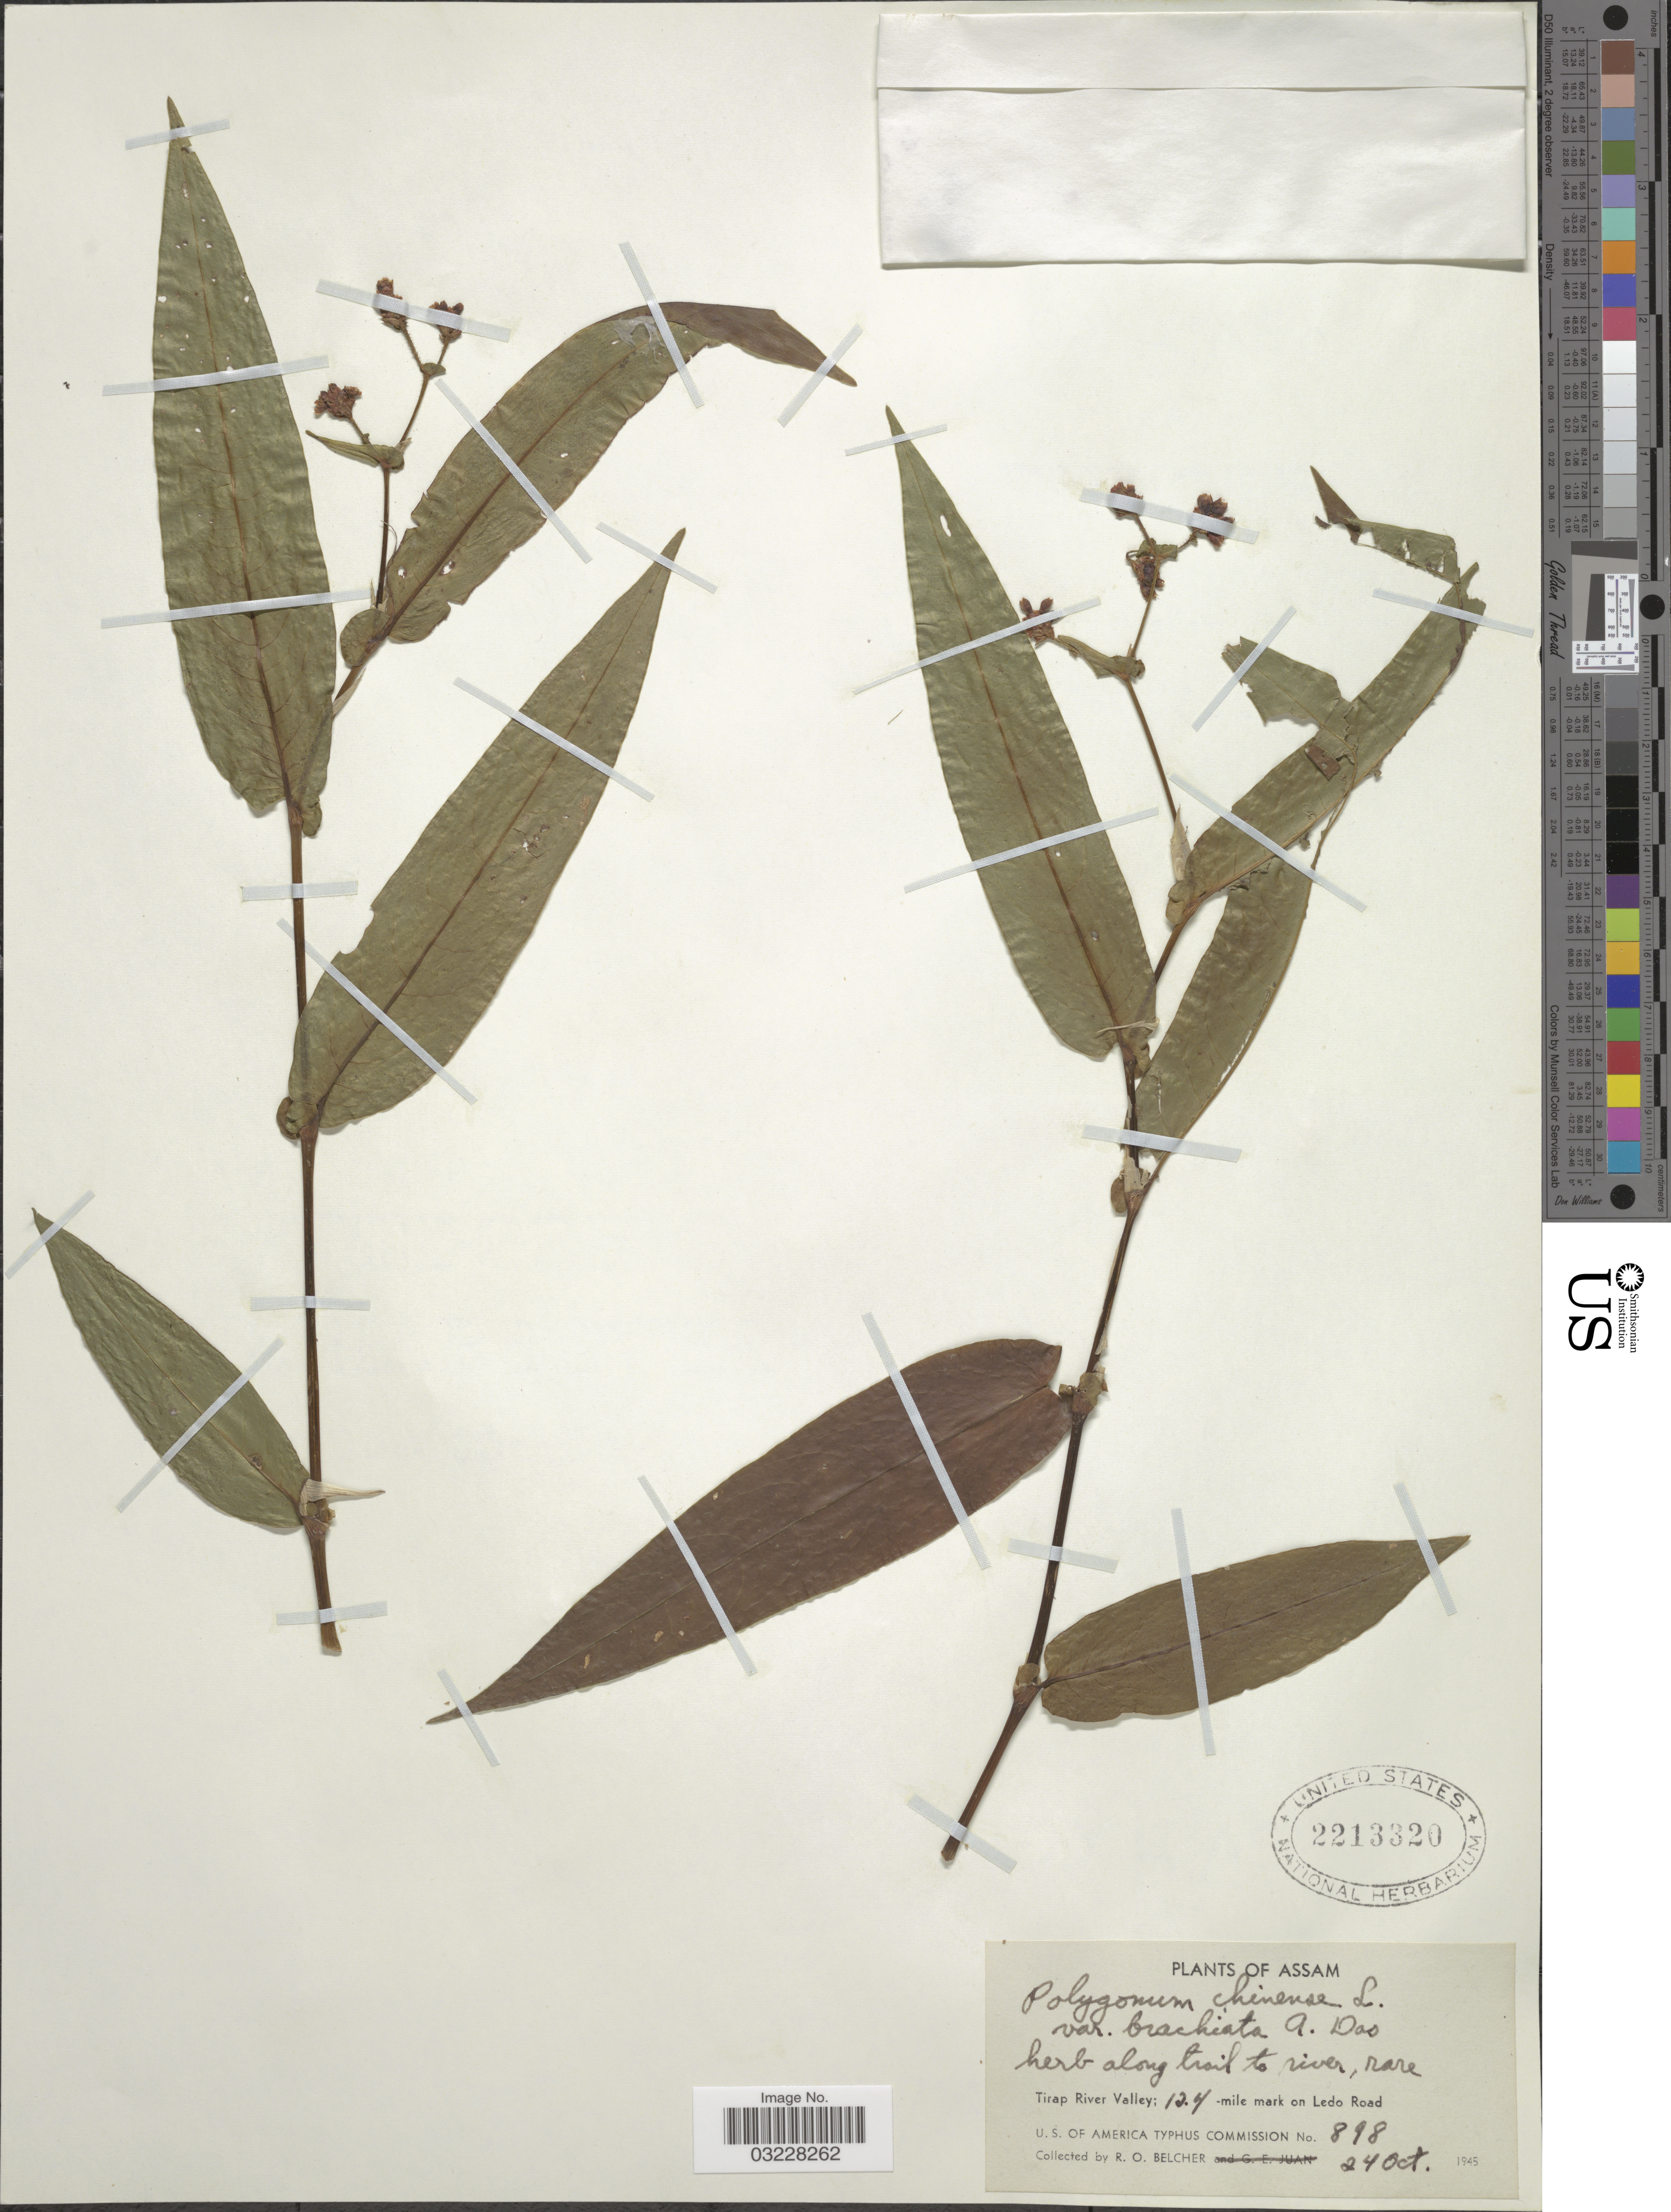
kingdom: Plantae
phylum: Tracheophyta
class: Magnoliopsida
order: Caryophyllales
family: Polygonaceae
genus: Polygonum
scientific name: Polygonum chinense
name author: L.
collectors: R. Belcher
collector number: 898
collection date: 1945-10-24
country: India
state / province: Assam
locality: Tirap River Valley; 12.4 mile mark on Ledo Road.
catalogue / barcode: US 2213320